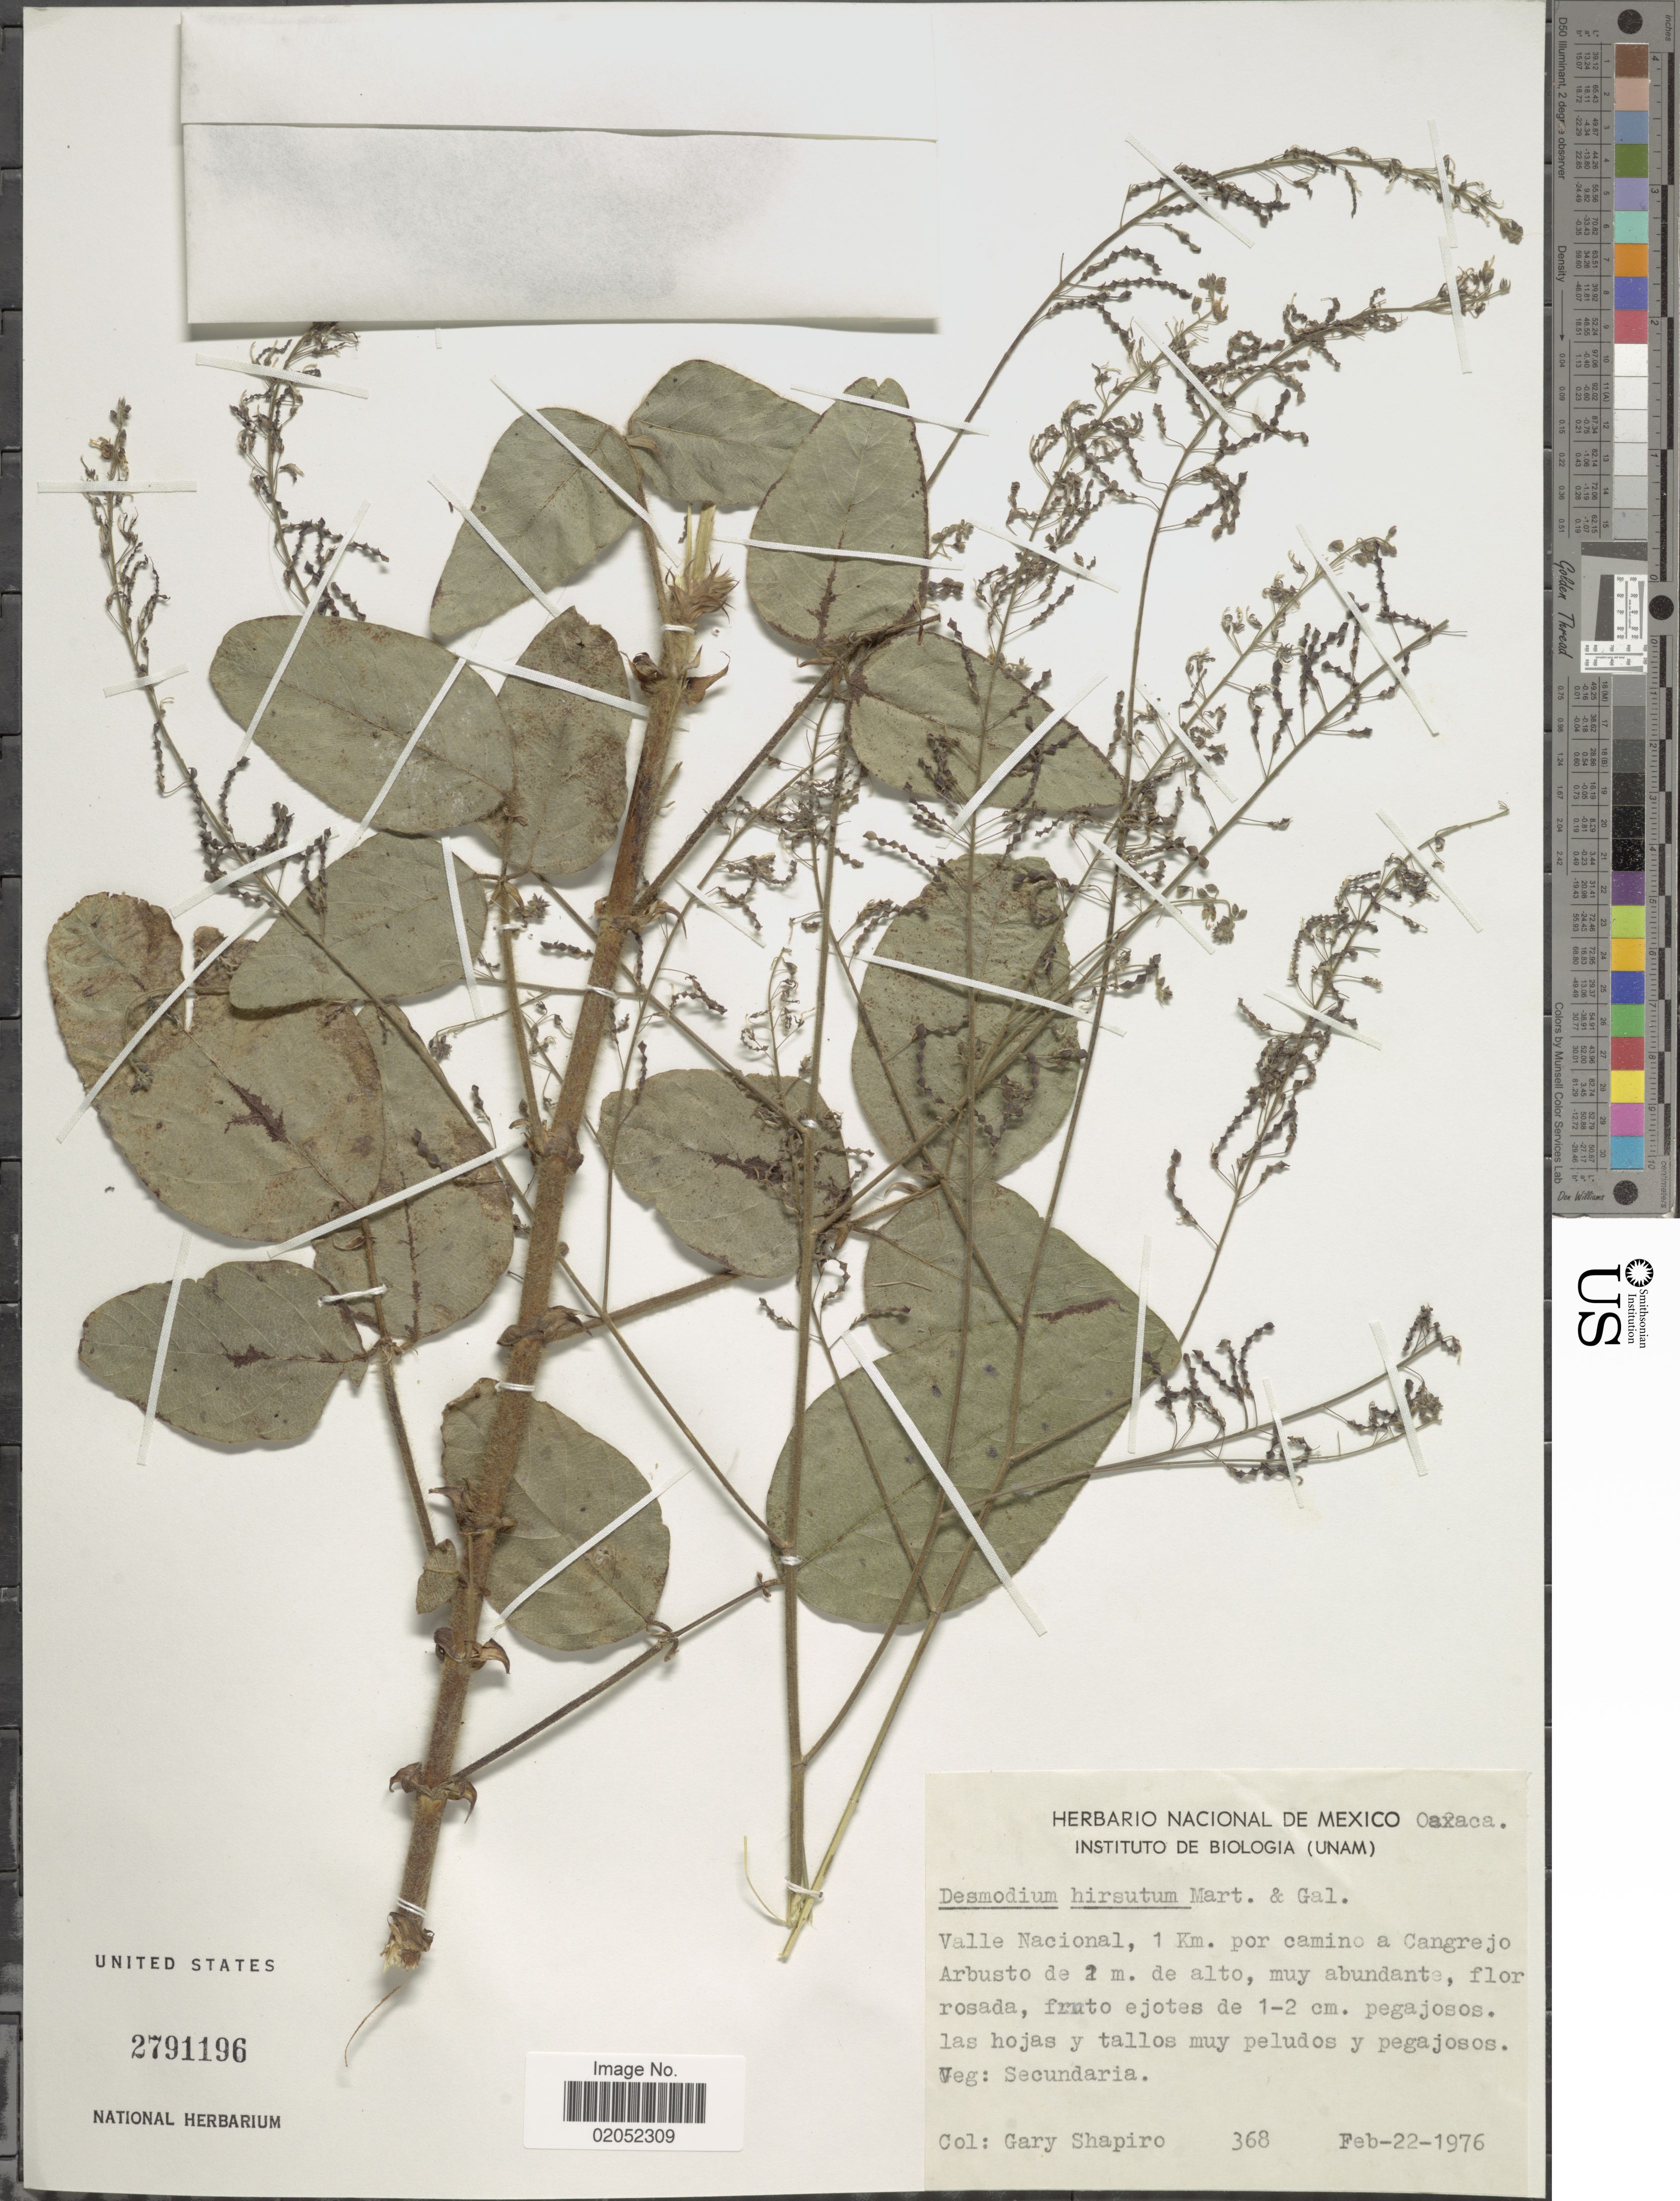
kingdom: Plantae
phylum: Tracheophyta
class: Magnoliopsida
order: Fabales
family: Fabaceae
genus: Desmodium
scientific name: Desmodium hirsutum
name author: M. Martens & Galeotti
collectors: G. Shapiro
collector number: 386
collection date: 1976-02-22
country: Mexico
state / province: Oaxaca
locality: Oaxaca, Valle Nacional, 1 km por camino a Cangrejo.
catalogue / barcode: US 2791196